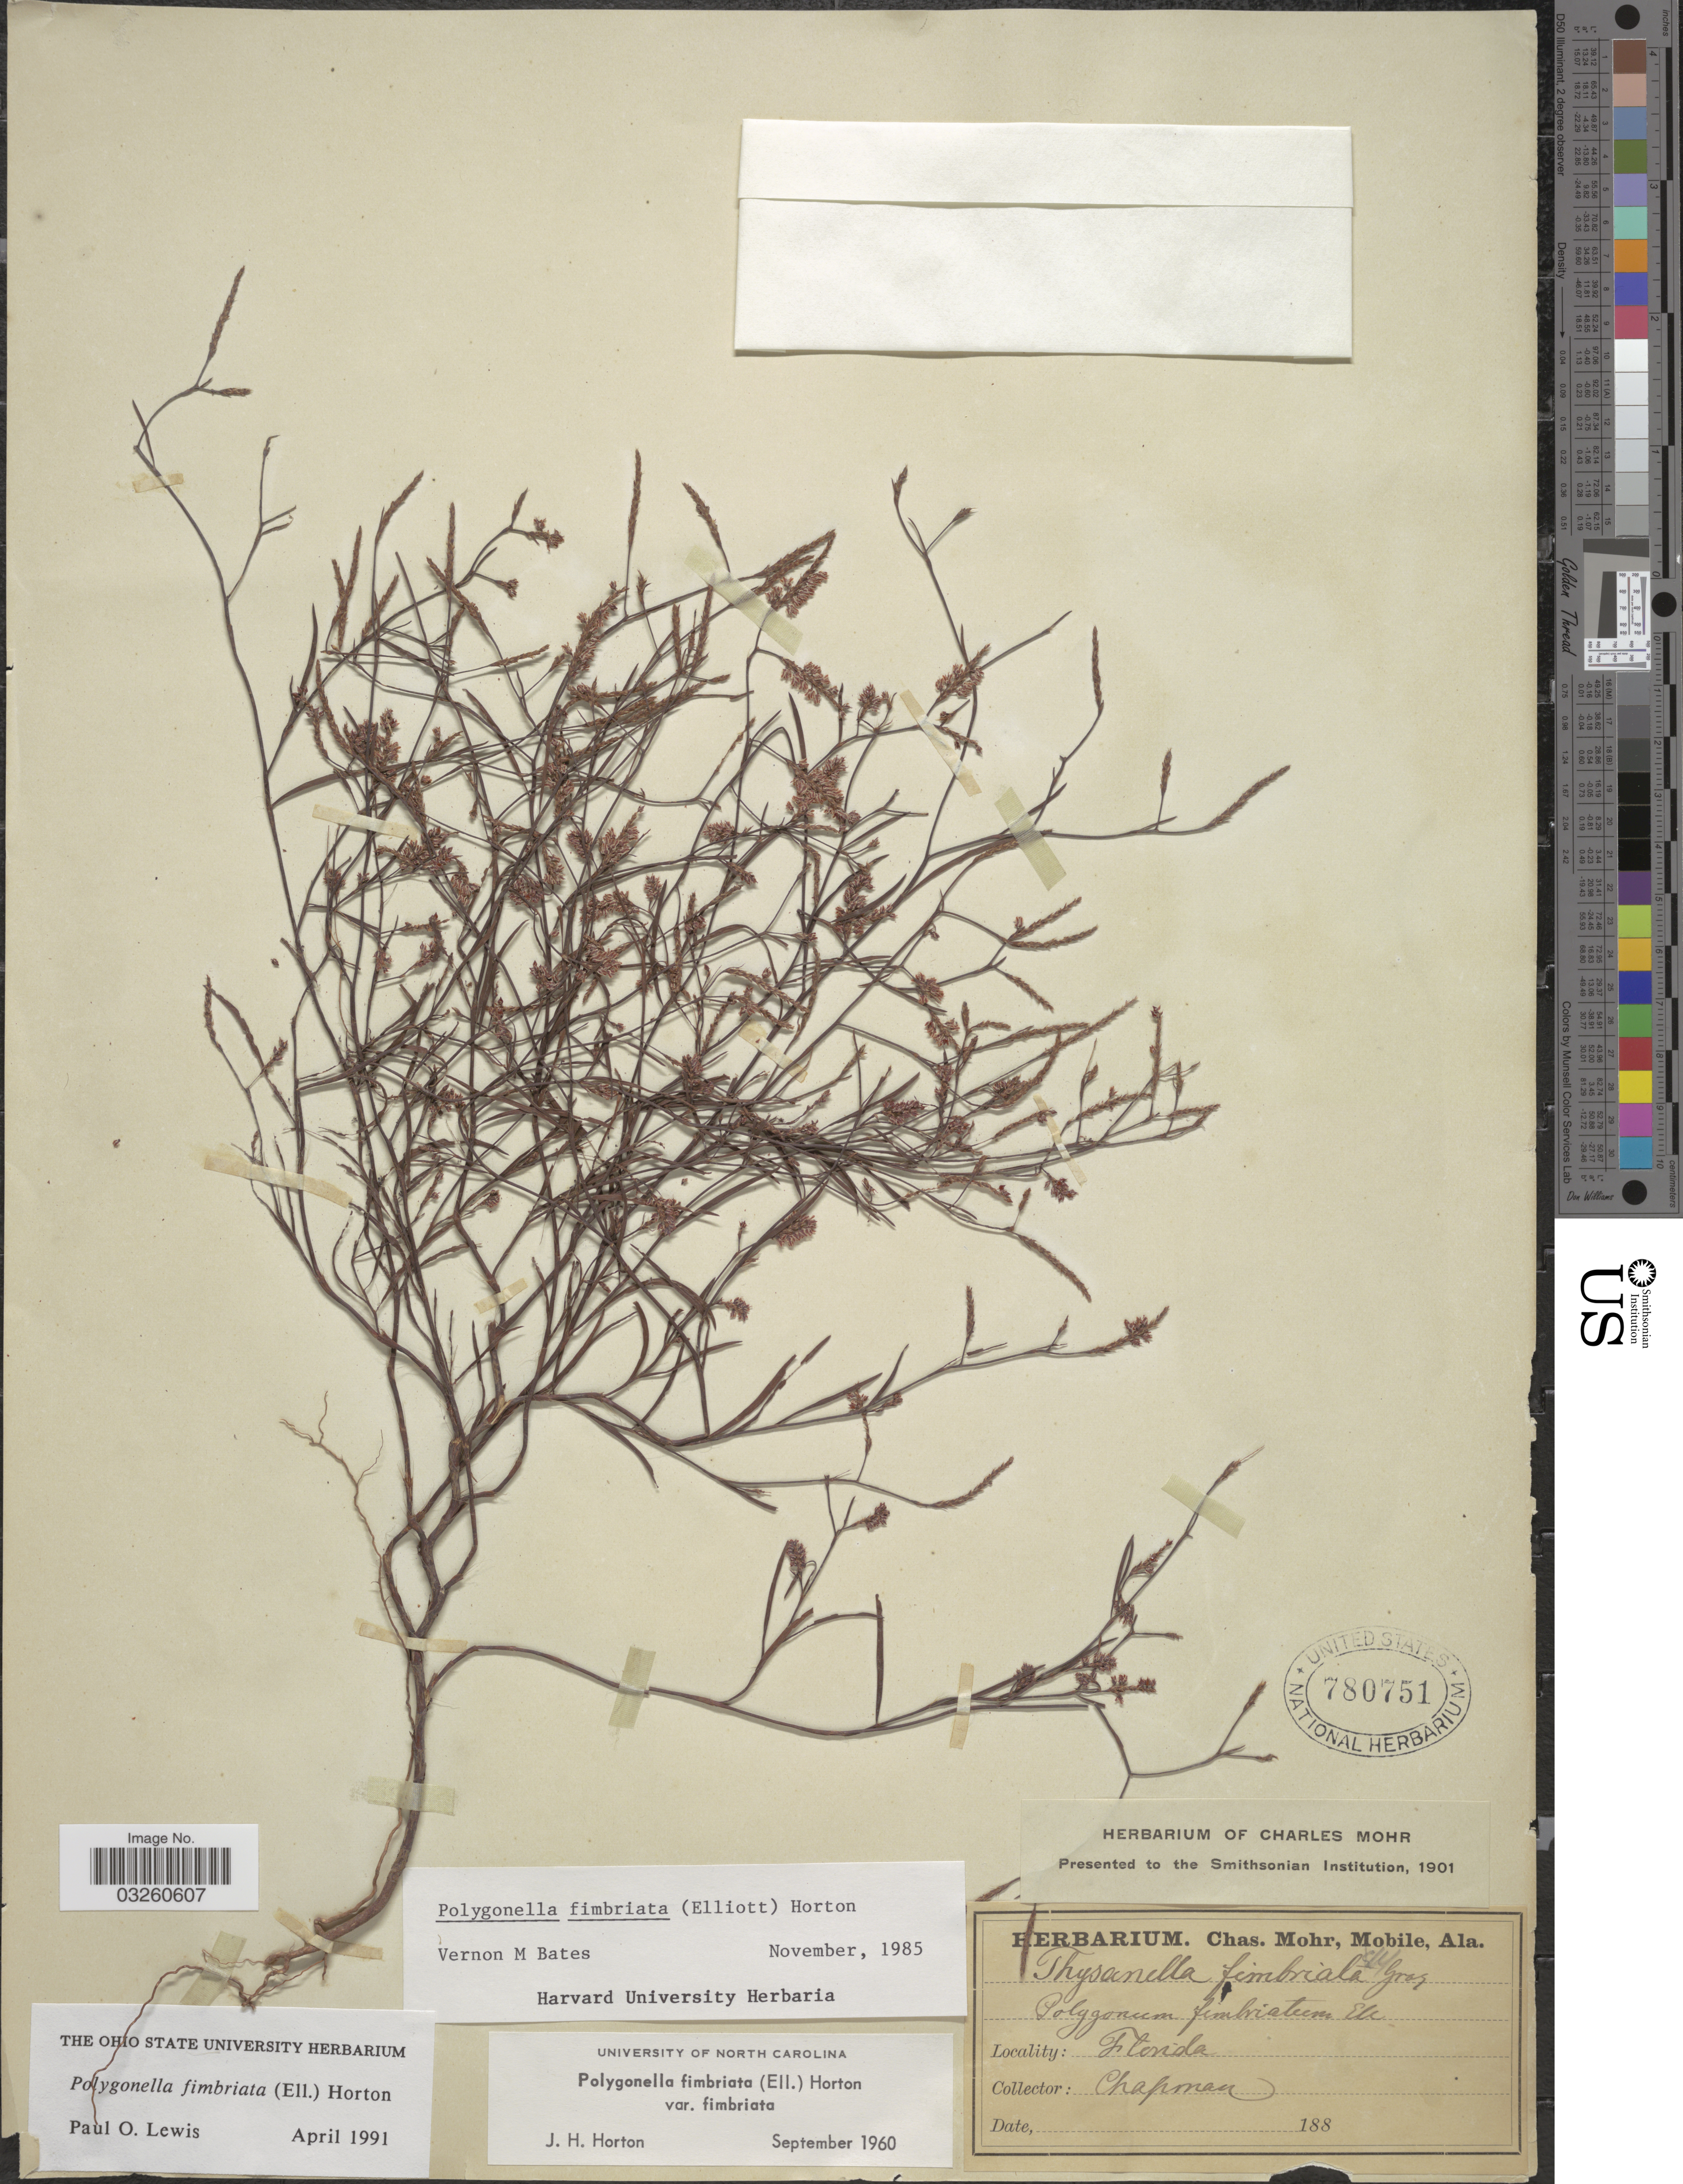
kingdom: Plantae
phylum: Tracheophyta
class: Magnoliopsida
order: Caryophyllales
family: Polygonaceae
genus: Polygonella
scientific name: Polygonella fimbriata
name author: (Elliott) Horton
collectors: A. Chapman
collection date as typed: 188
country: United States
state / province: Florida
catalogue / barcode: US 780751